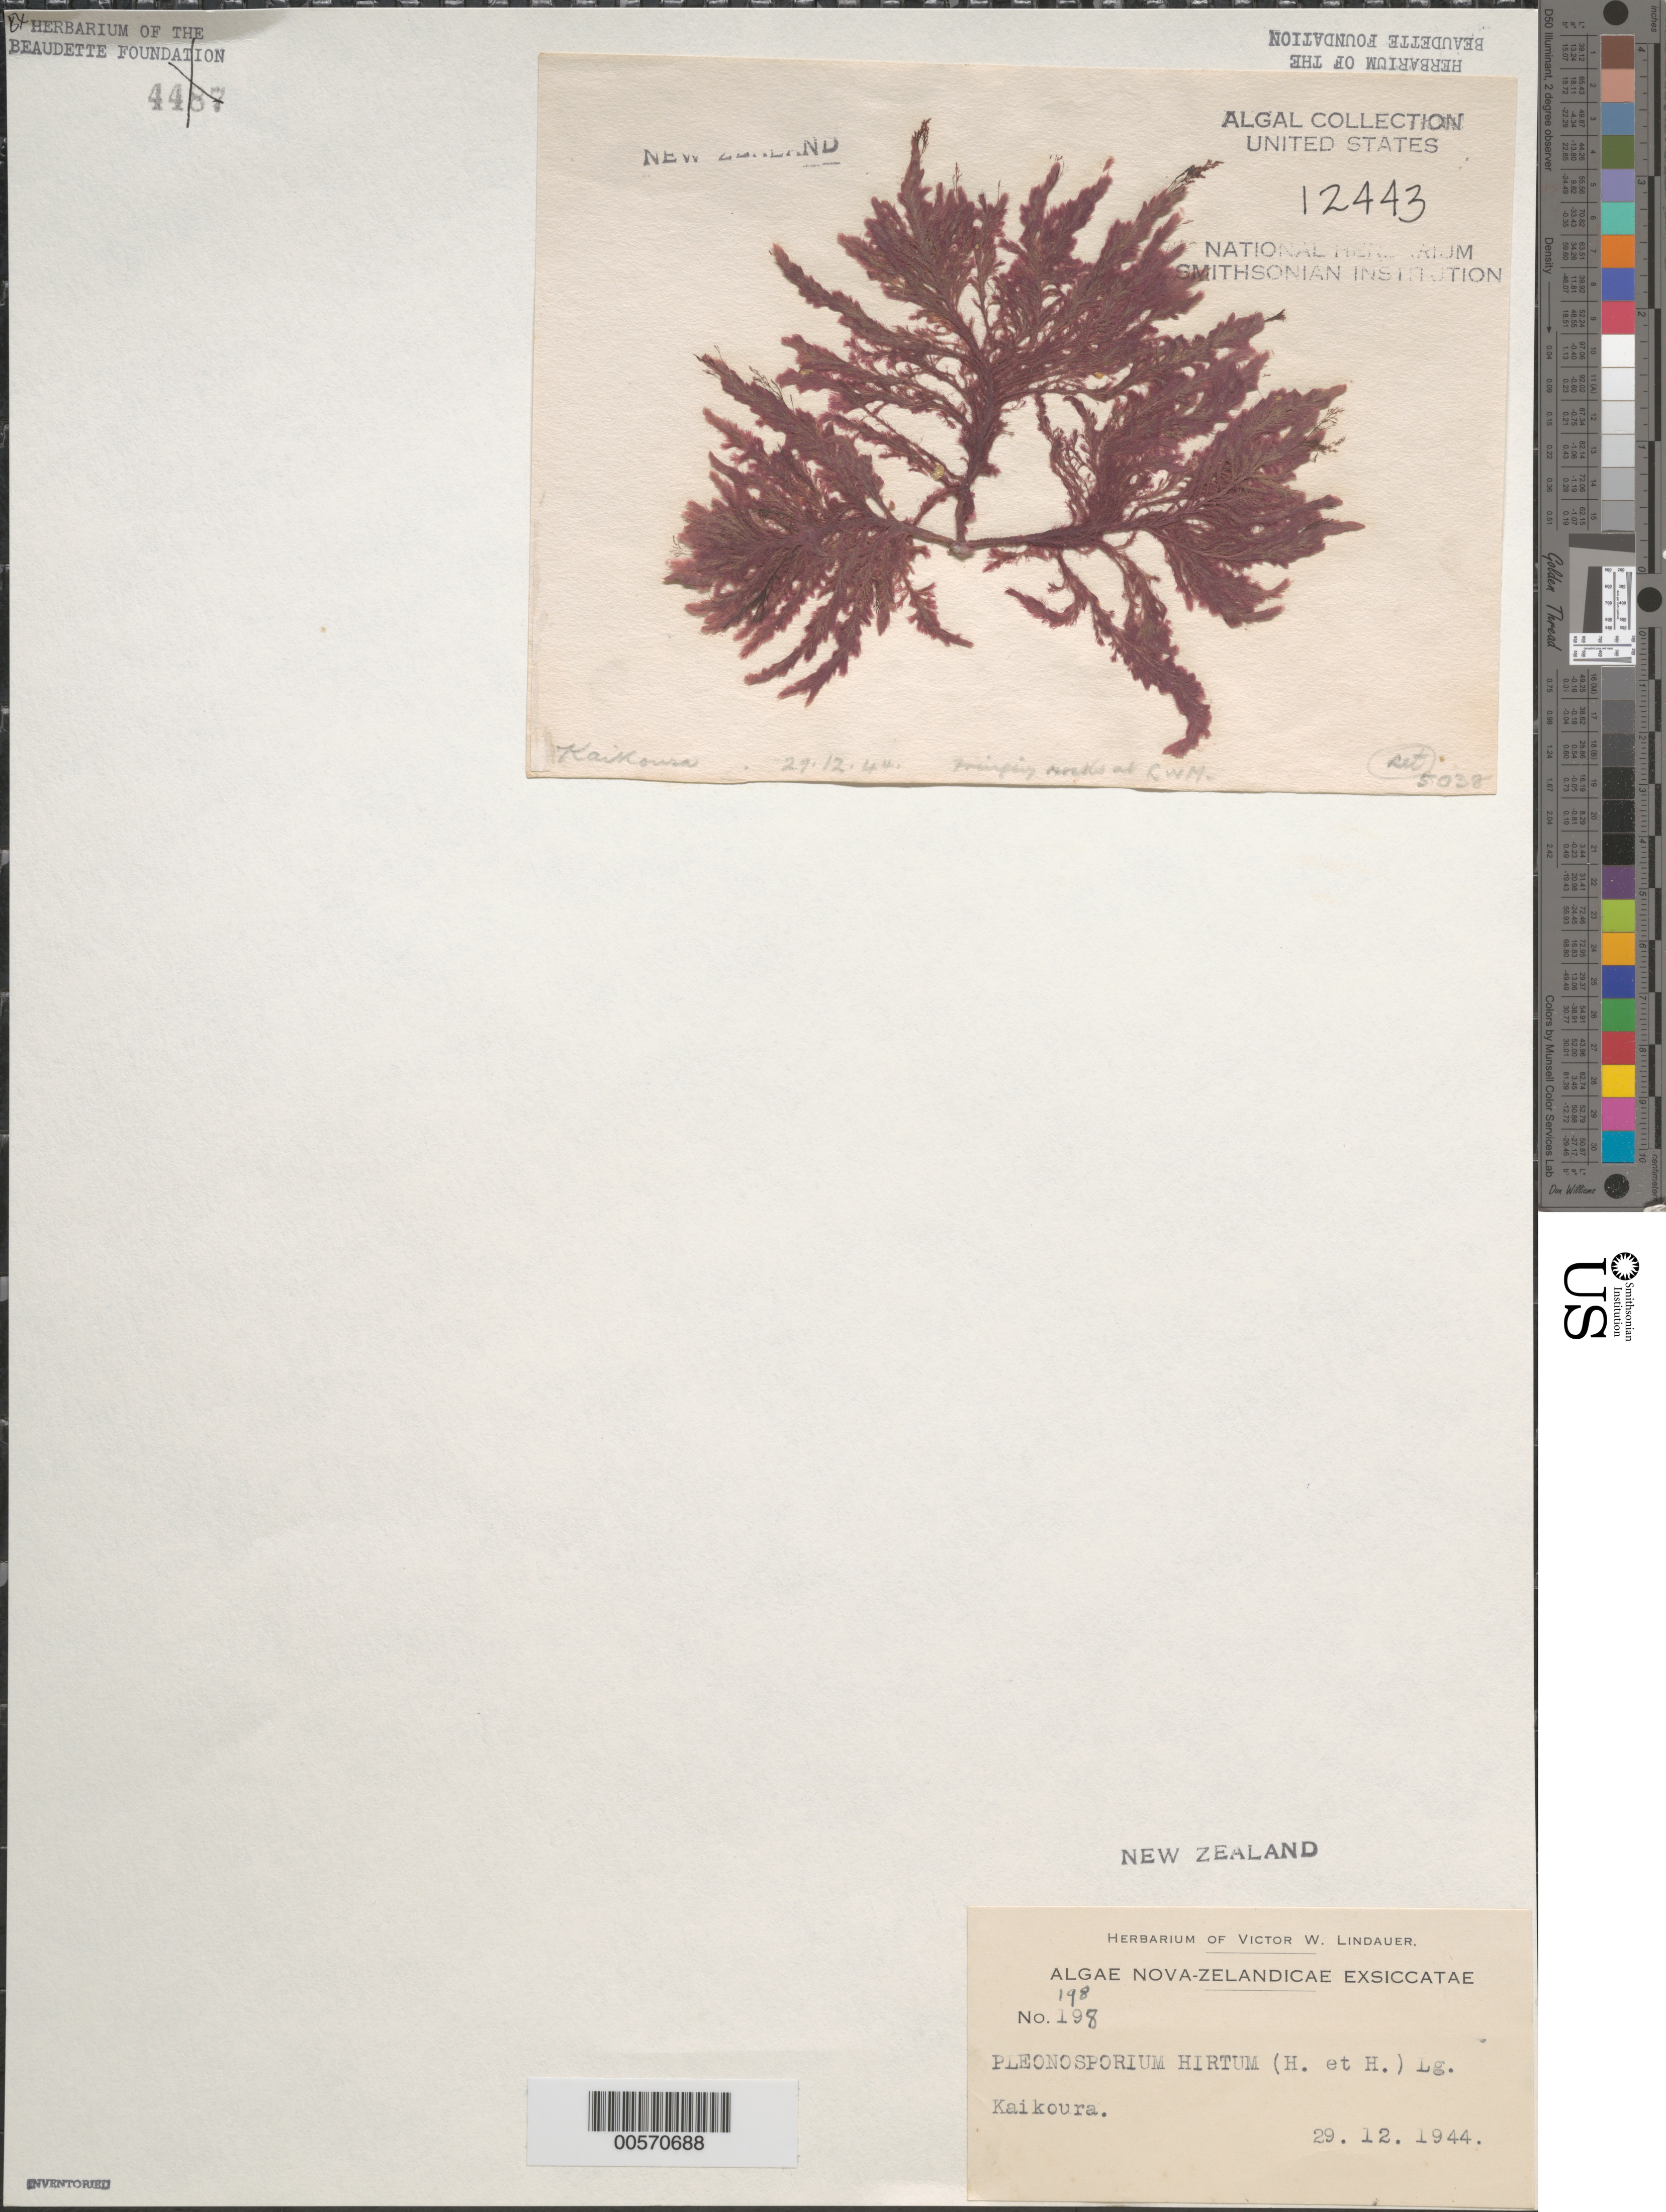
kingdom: Plantae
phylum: Rhodophyta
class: Florideophyceae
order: Ceramiales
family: Wrangeliaceae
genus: Lophothamnion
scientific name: Lophothamnion hirtum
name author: (Hook. f. & Harv.) Womersley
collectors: V. Lindauer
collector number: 5038 & 198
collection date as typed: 29 Dec 1944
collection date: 1944-12-29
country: New Zealand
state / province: Canterbury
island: South Island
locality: Kaikoura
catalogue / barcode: US 12443